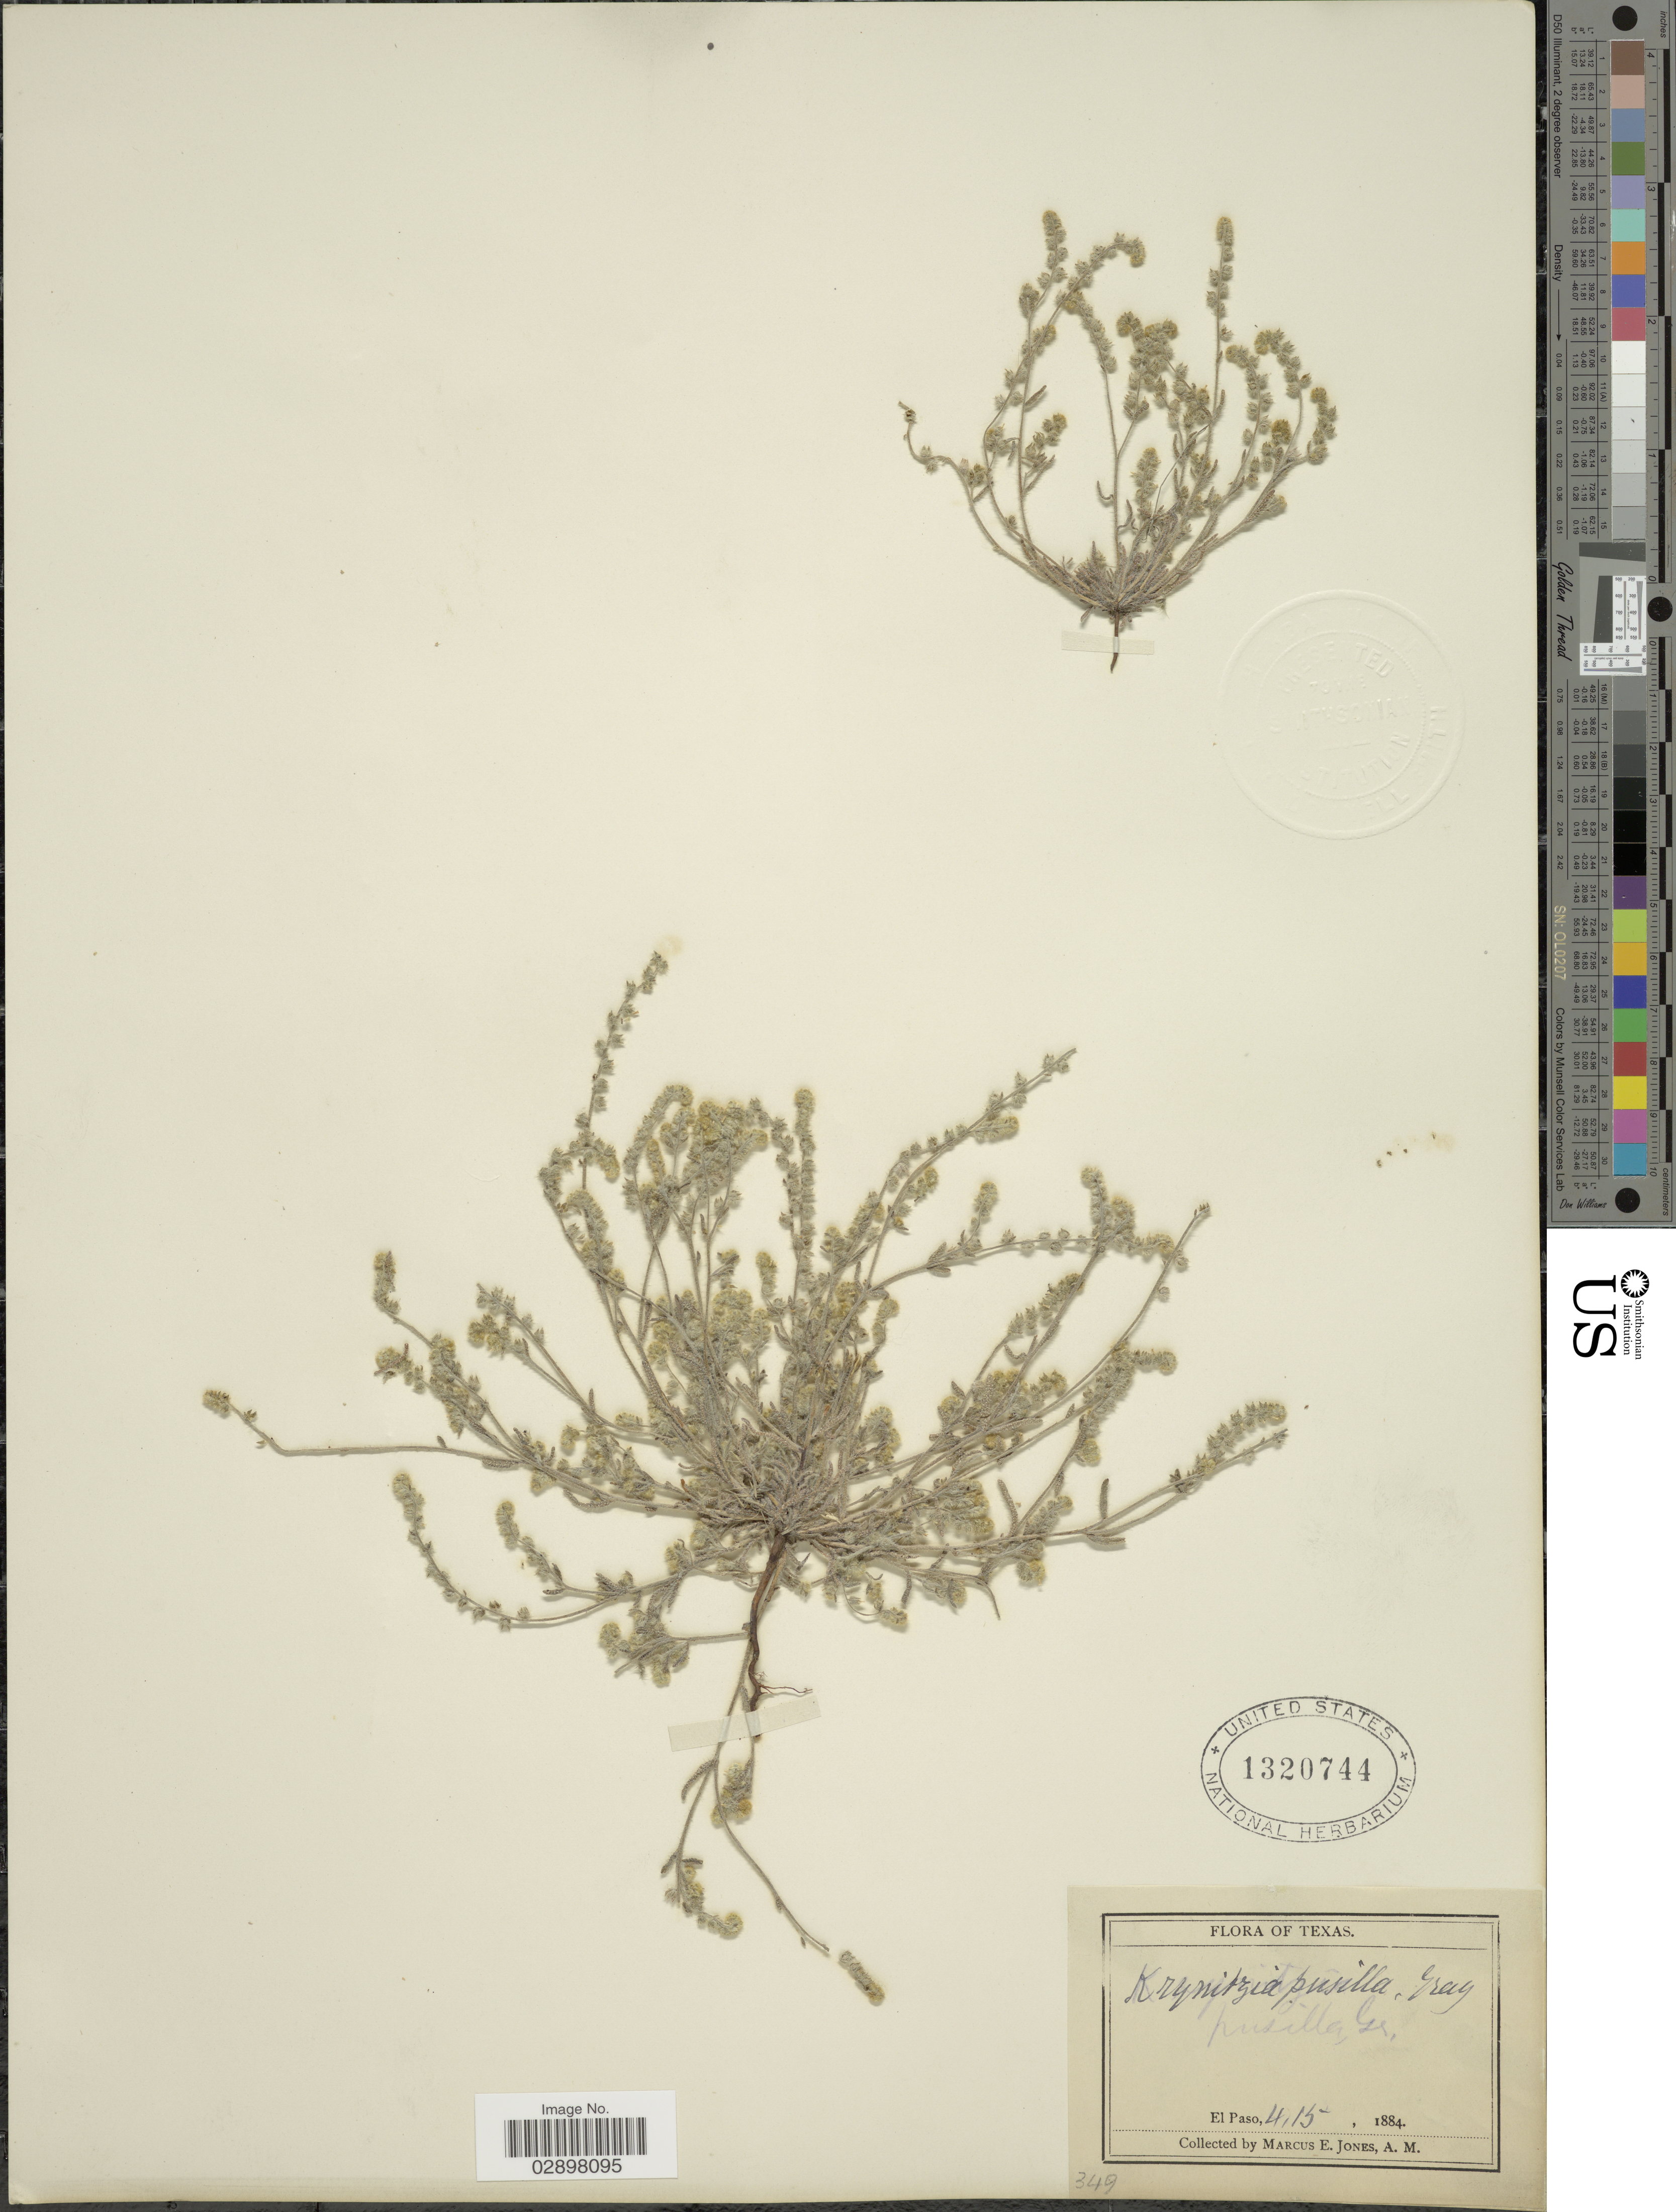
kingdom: Plantae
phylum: Tracheophyta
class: Magnoliopsida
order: Boraginales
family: Boraginaceae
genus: Cryptantha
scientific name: Cryptantha pusilla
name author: (Torr. & A. Gray) Greene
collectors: M. E. Jones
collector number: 349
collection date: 1884-04-15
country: United States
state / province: Texas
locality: El Paso.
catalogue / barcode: US 1320744